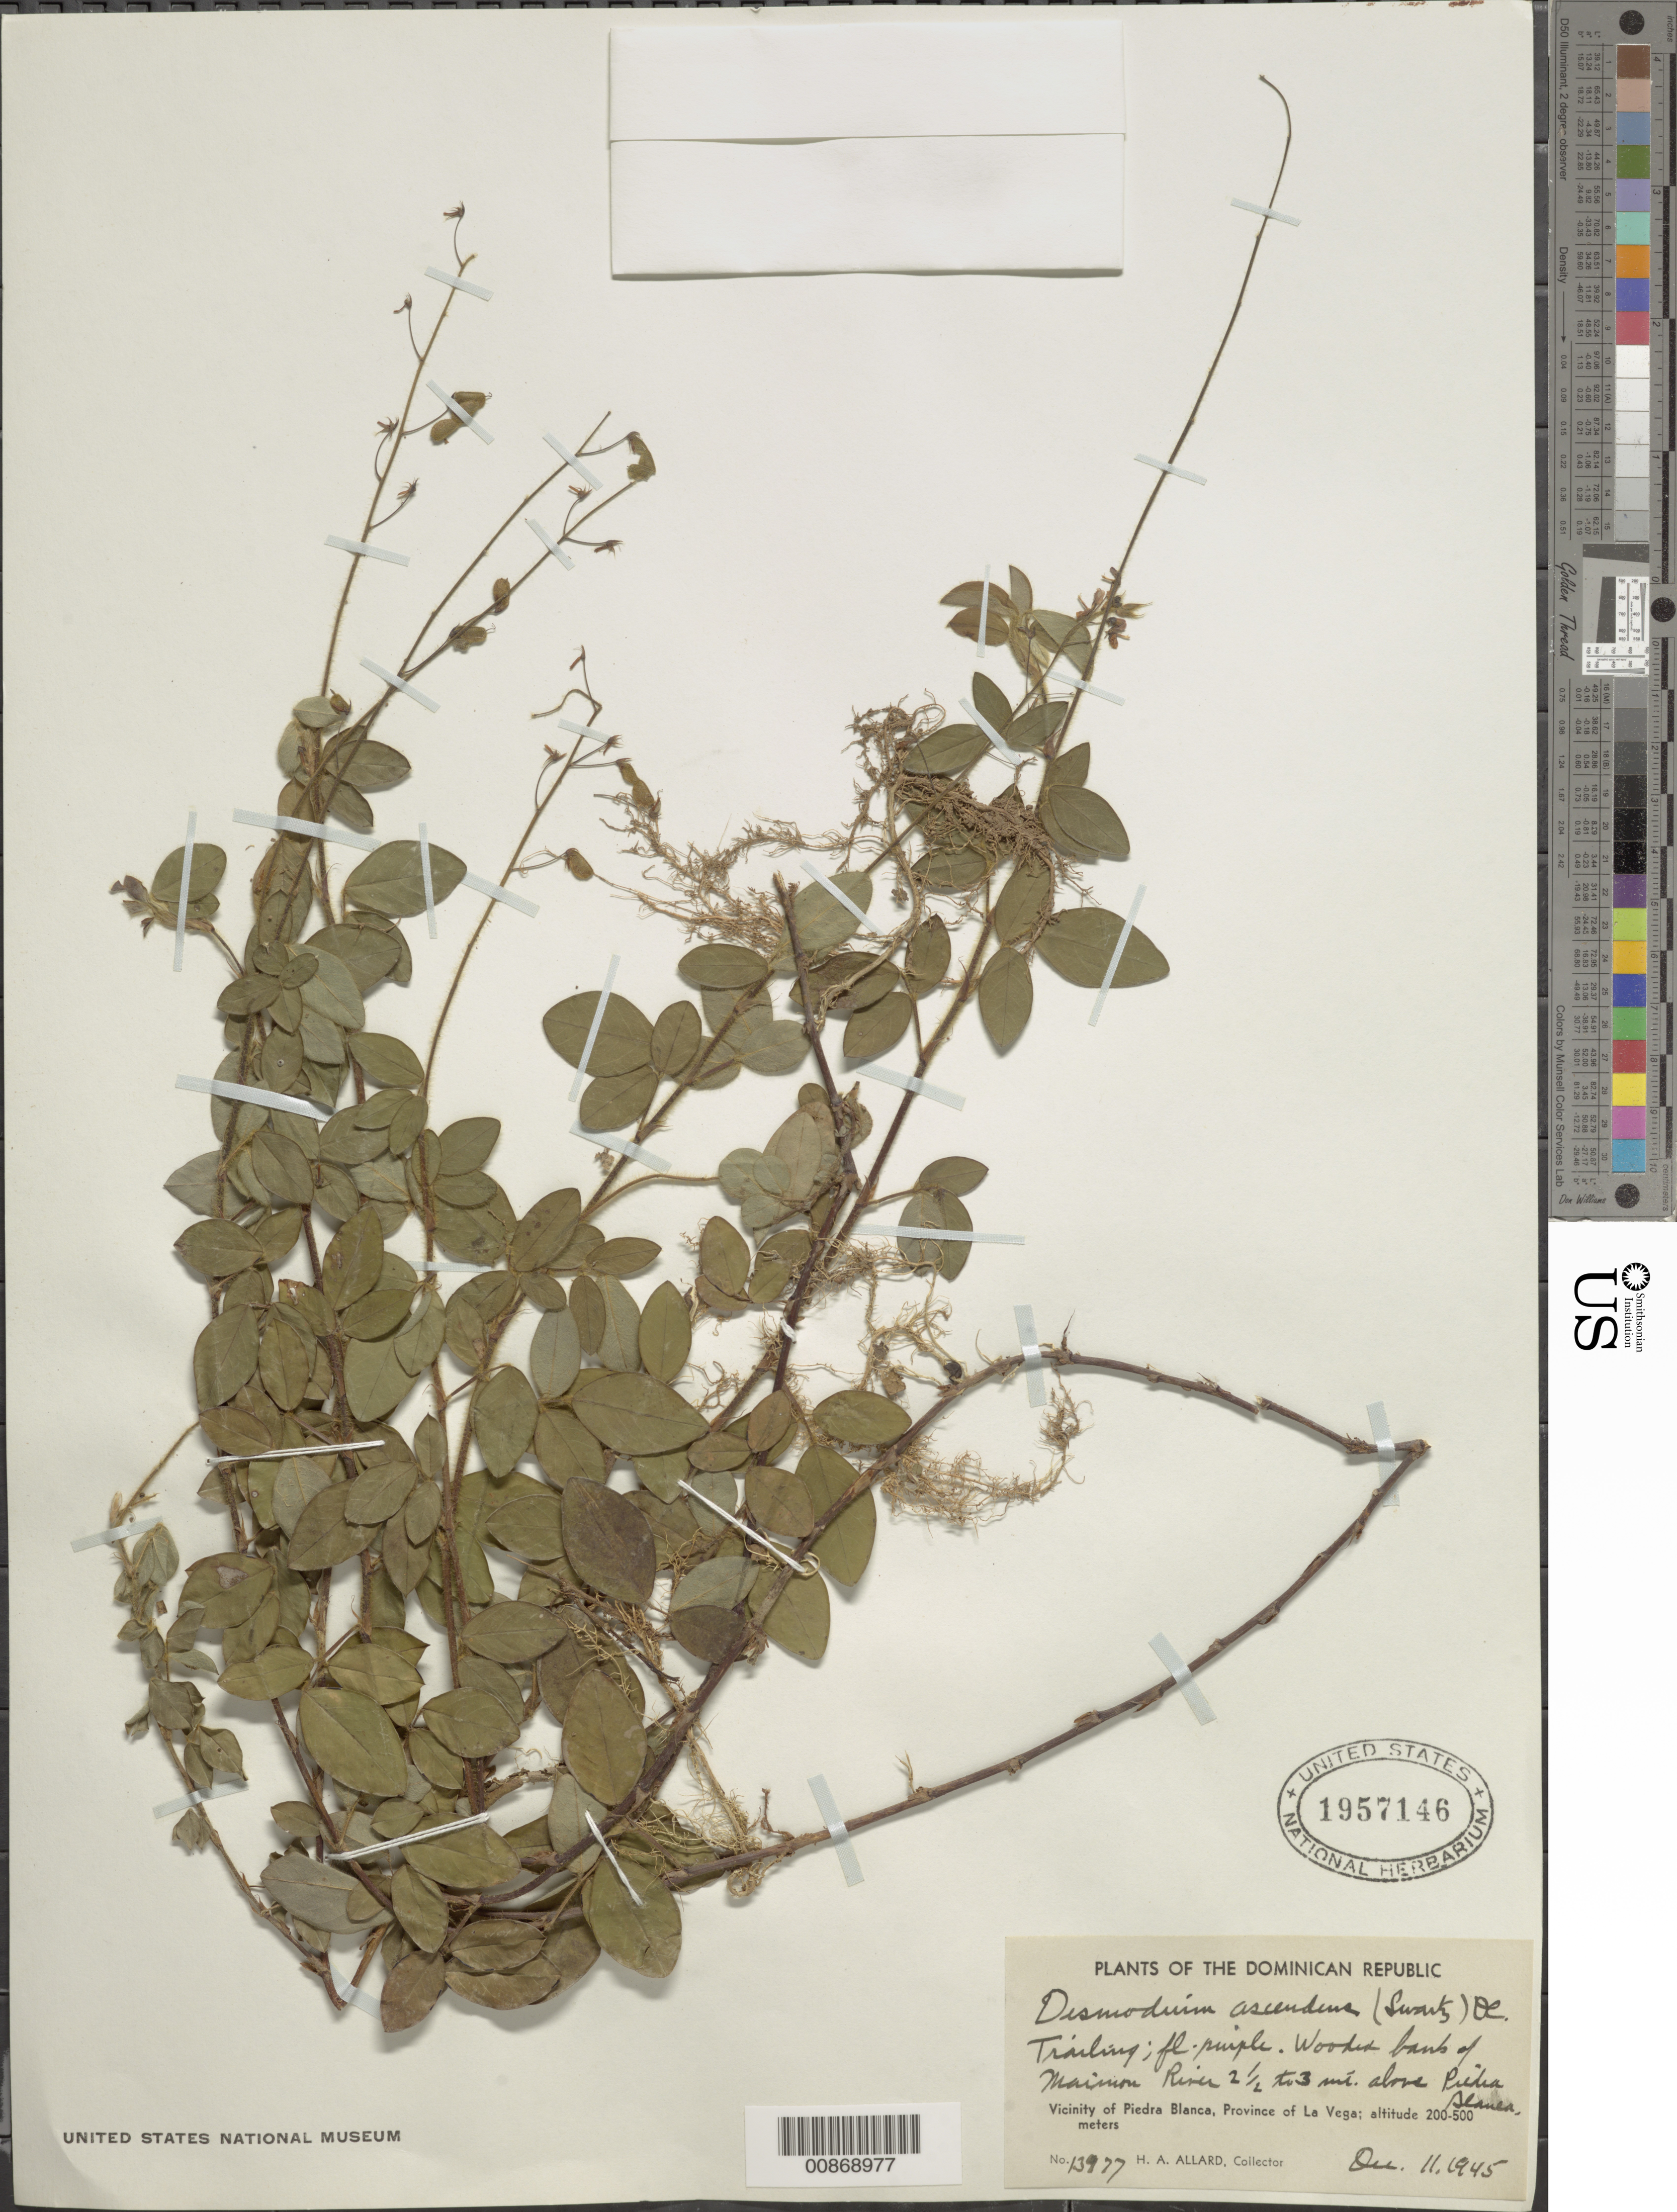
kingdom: Plantae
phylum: Tracheophyta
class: Magnoliopsida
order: Fabales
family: Fabaceae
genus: Grona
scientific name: Grona adscendens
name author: (Sw.) H. Ohashi & K. Ohashi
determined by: Strong, Mark T., (BOT), Smithsonian Institution - National Museum of Natural History (UNITED STATES)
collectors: H. A. Allard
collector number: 13977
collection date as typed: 11 Dec 1945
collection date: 1945-12-11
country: Dominican Republic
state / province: La Vega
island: Hispaniola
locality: Wooded bank of Maimon River 2½ to 3 mi. above Piedra Blanca.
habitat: Wooded bank of river.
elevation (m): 200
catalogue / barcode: US 1957146